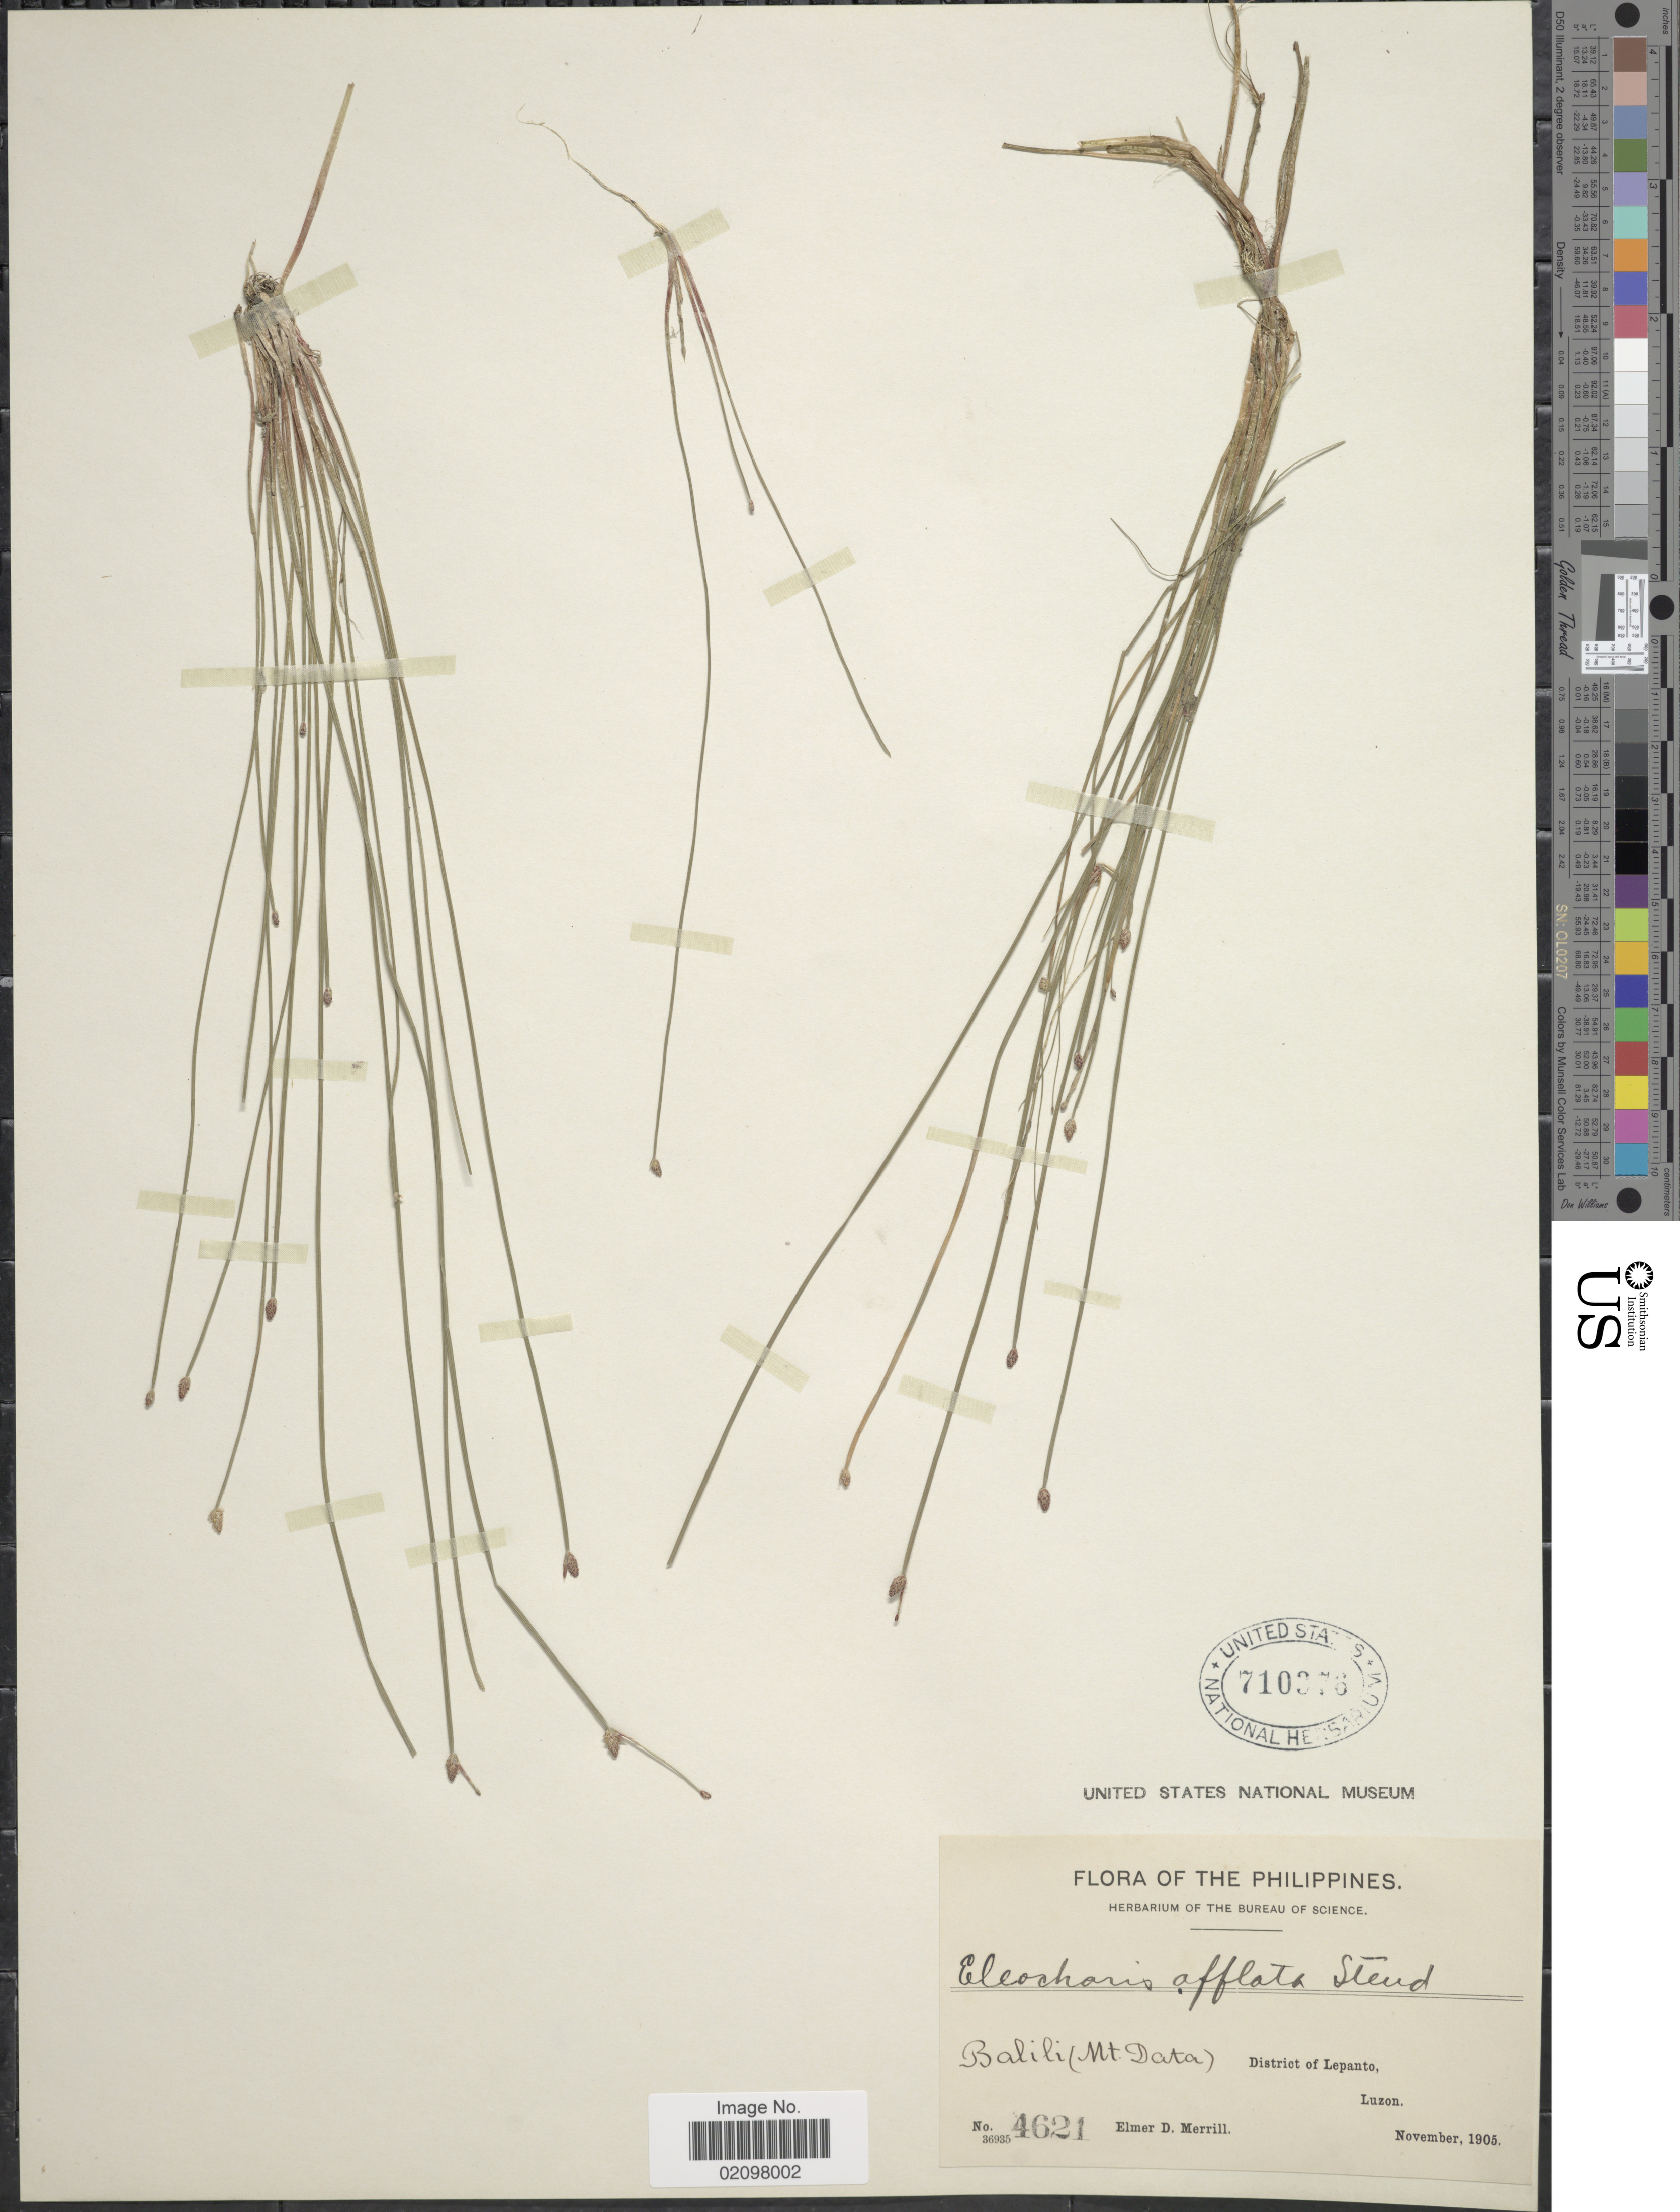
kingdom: Plantae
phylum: Tracheophyta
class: Liliopsida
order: Poales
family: Cyperaceae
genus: Eleocharis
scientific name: Eleocharis congesta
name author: D. Don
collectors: E. D. Merrill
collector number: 4621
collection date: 1905-11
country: Philippines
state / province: Cordillera (Administrative Region)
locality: Balili (Mt Data), District of Lepanto, Luzon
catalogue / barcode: US 710376